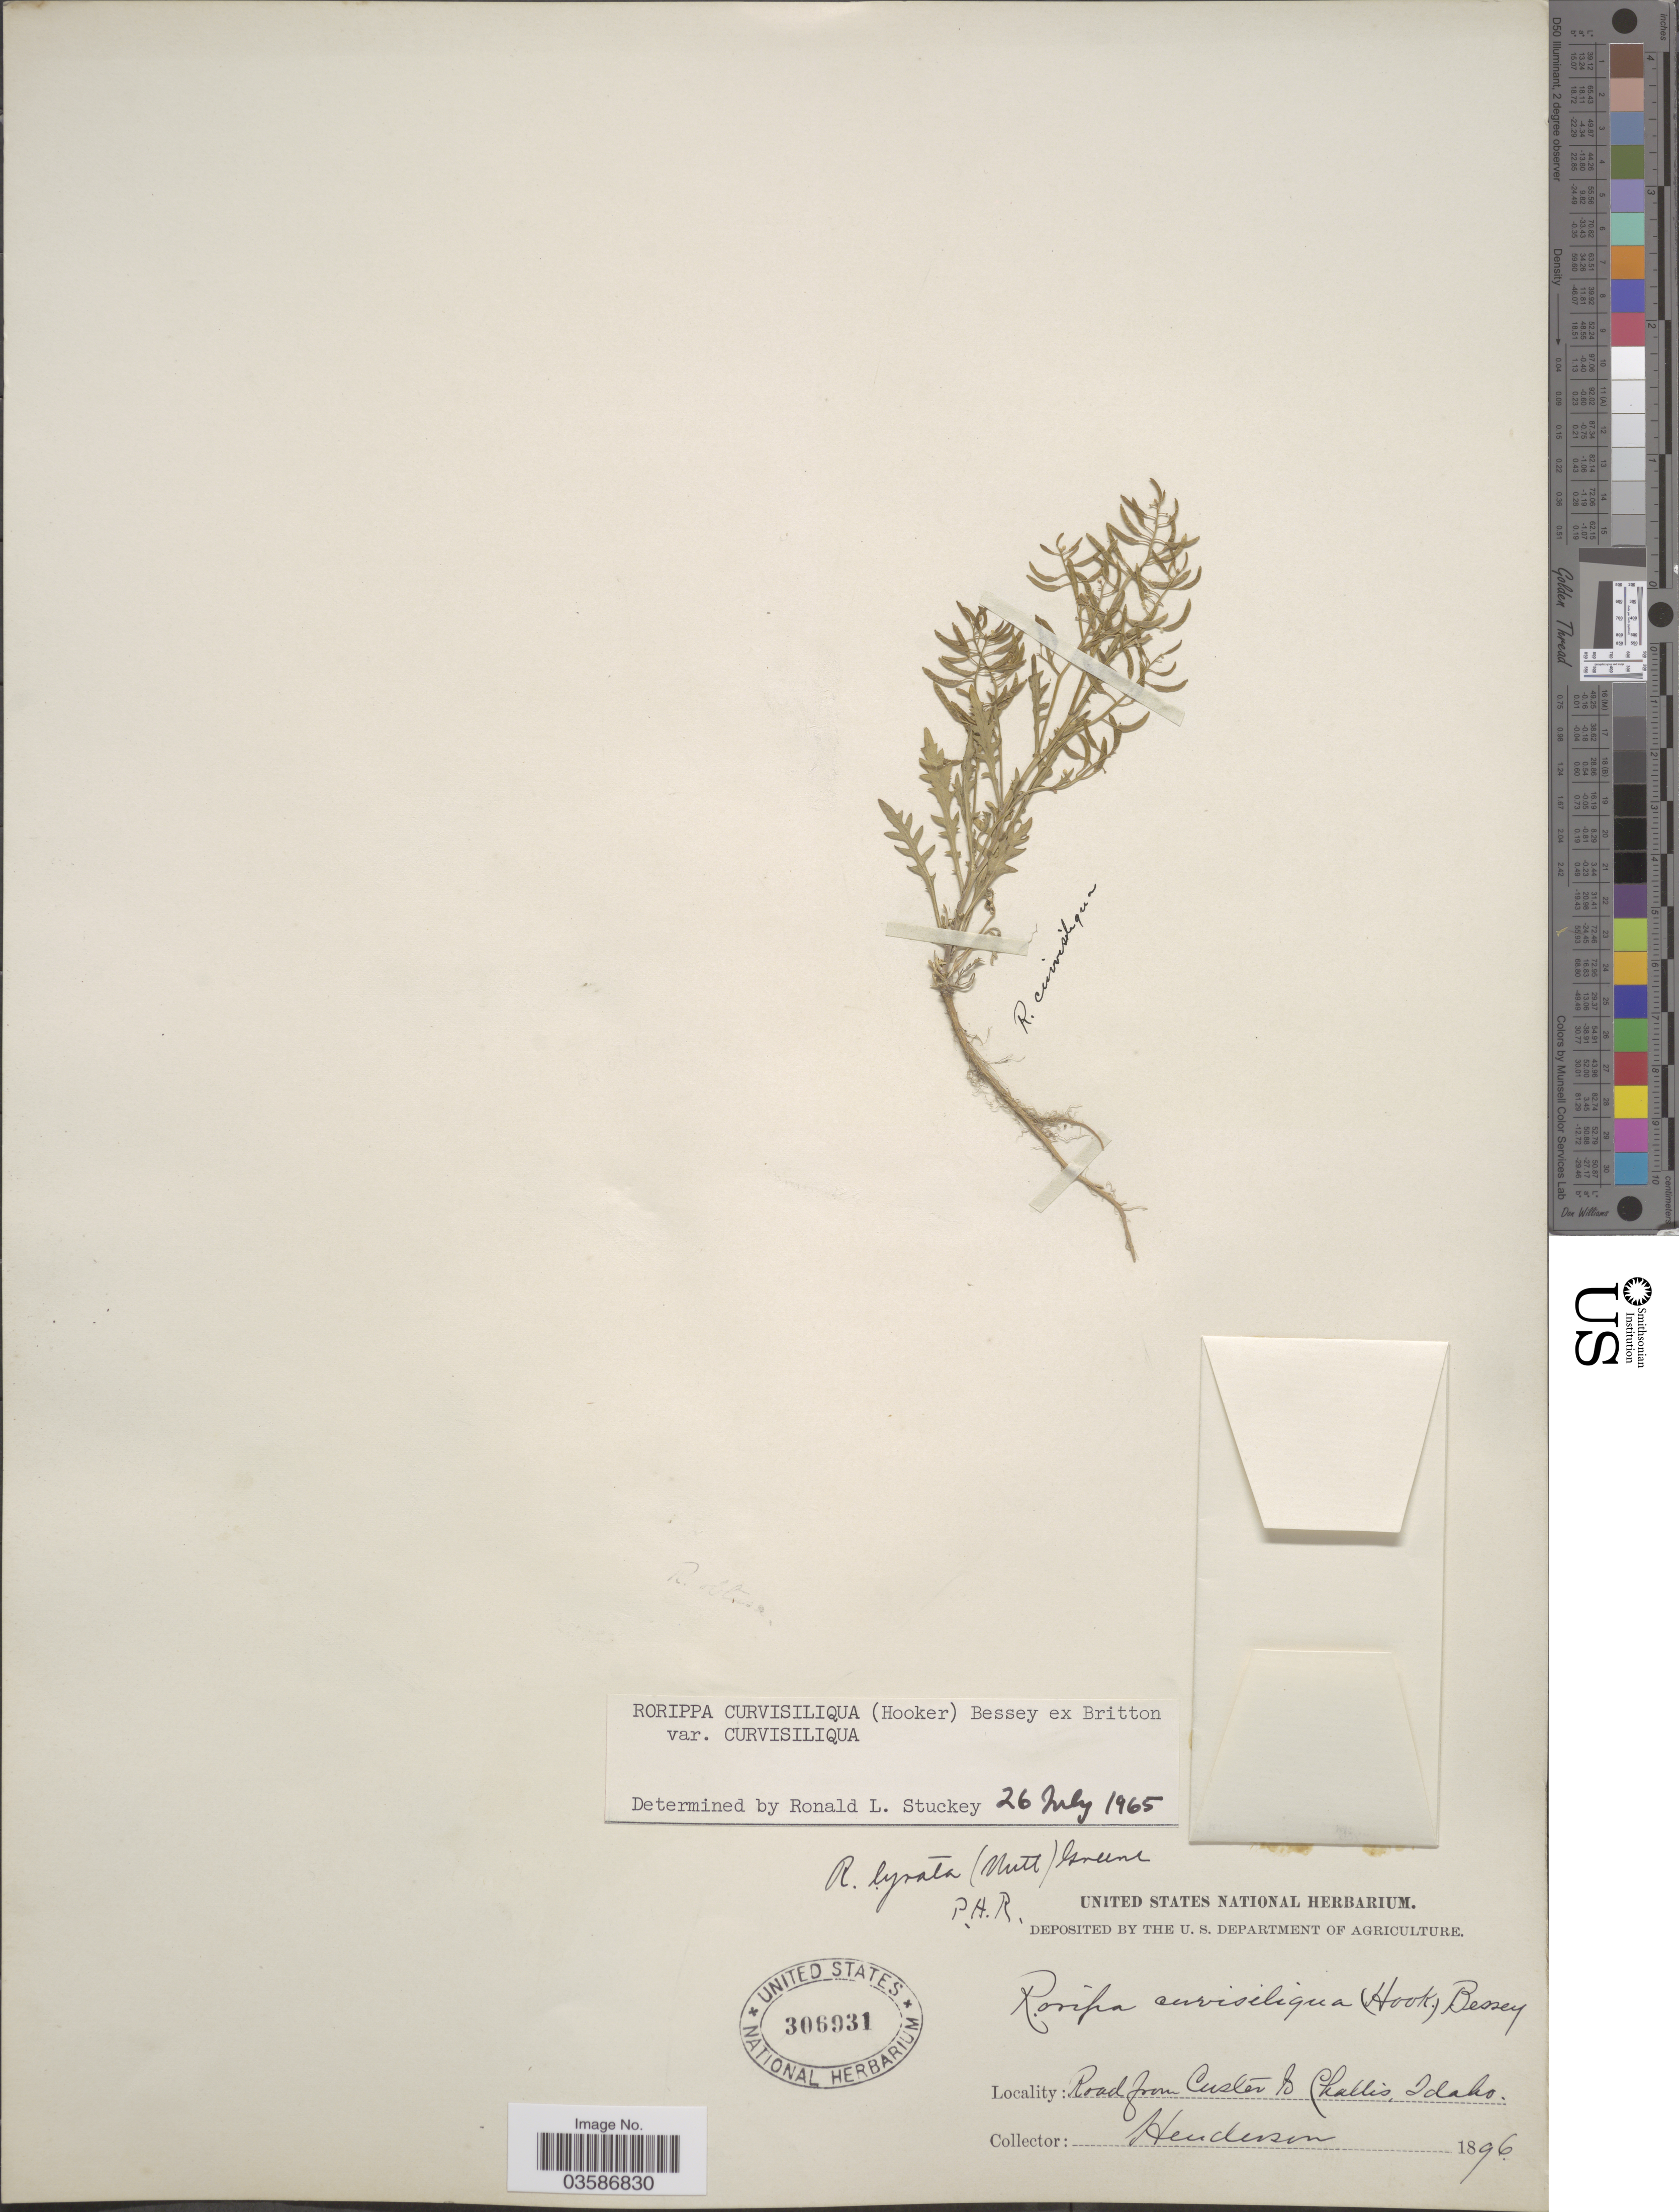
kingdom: Plantae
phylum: Tracheophyta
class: Magnoliopsida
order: Brassicales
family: Brassicaceae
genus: Rorippa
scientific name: Rorippa curvisiliqua var. curvisiliqua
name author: (Hook.) Bessey ex Britton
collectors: -. Henderson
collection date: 1896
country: United States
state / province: Idaho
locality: Road from Custer & Challis.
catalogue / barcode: US 306931